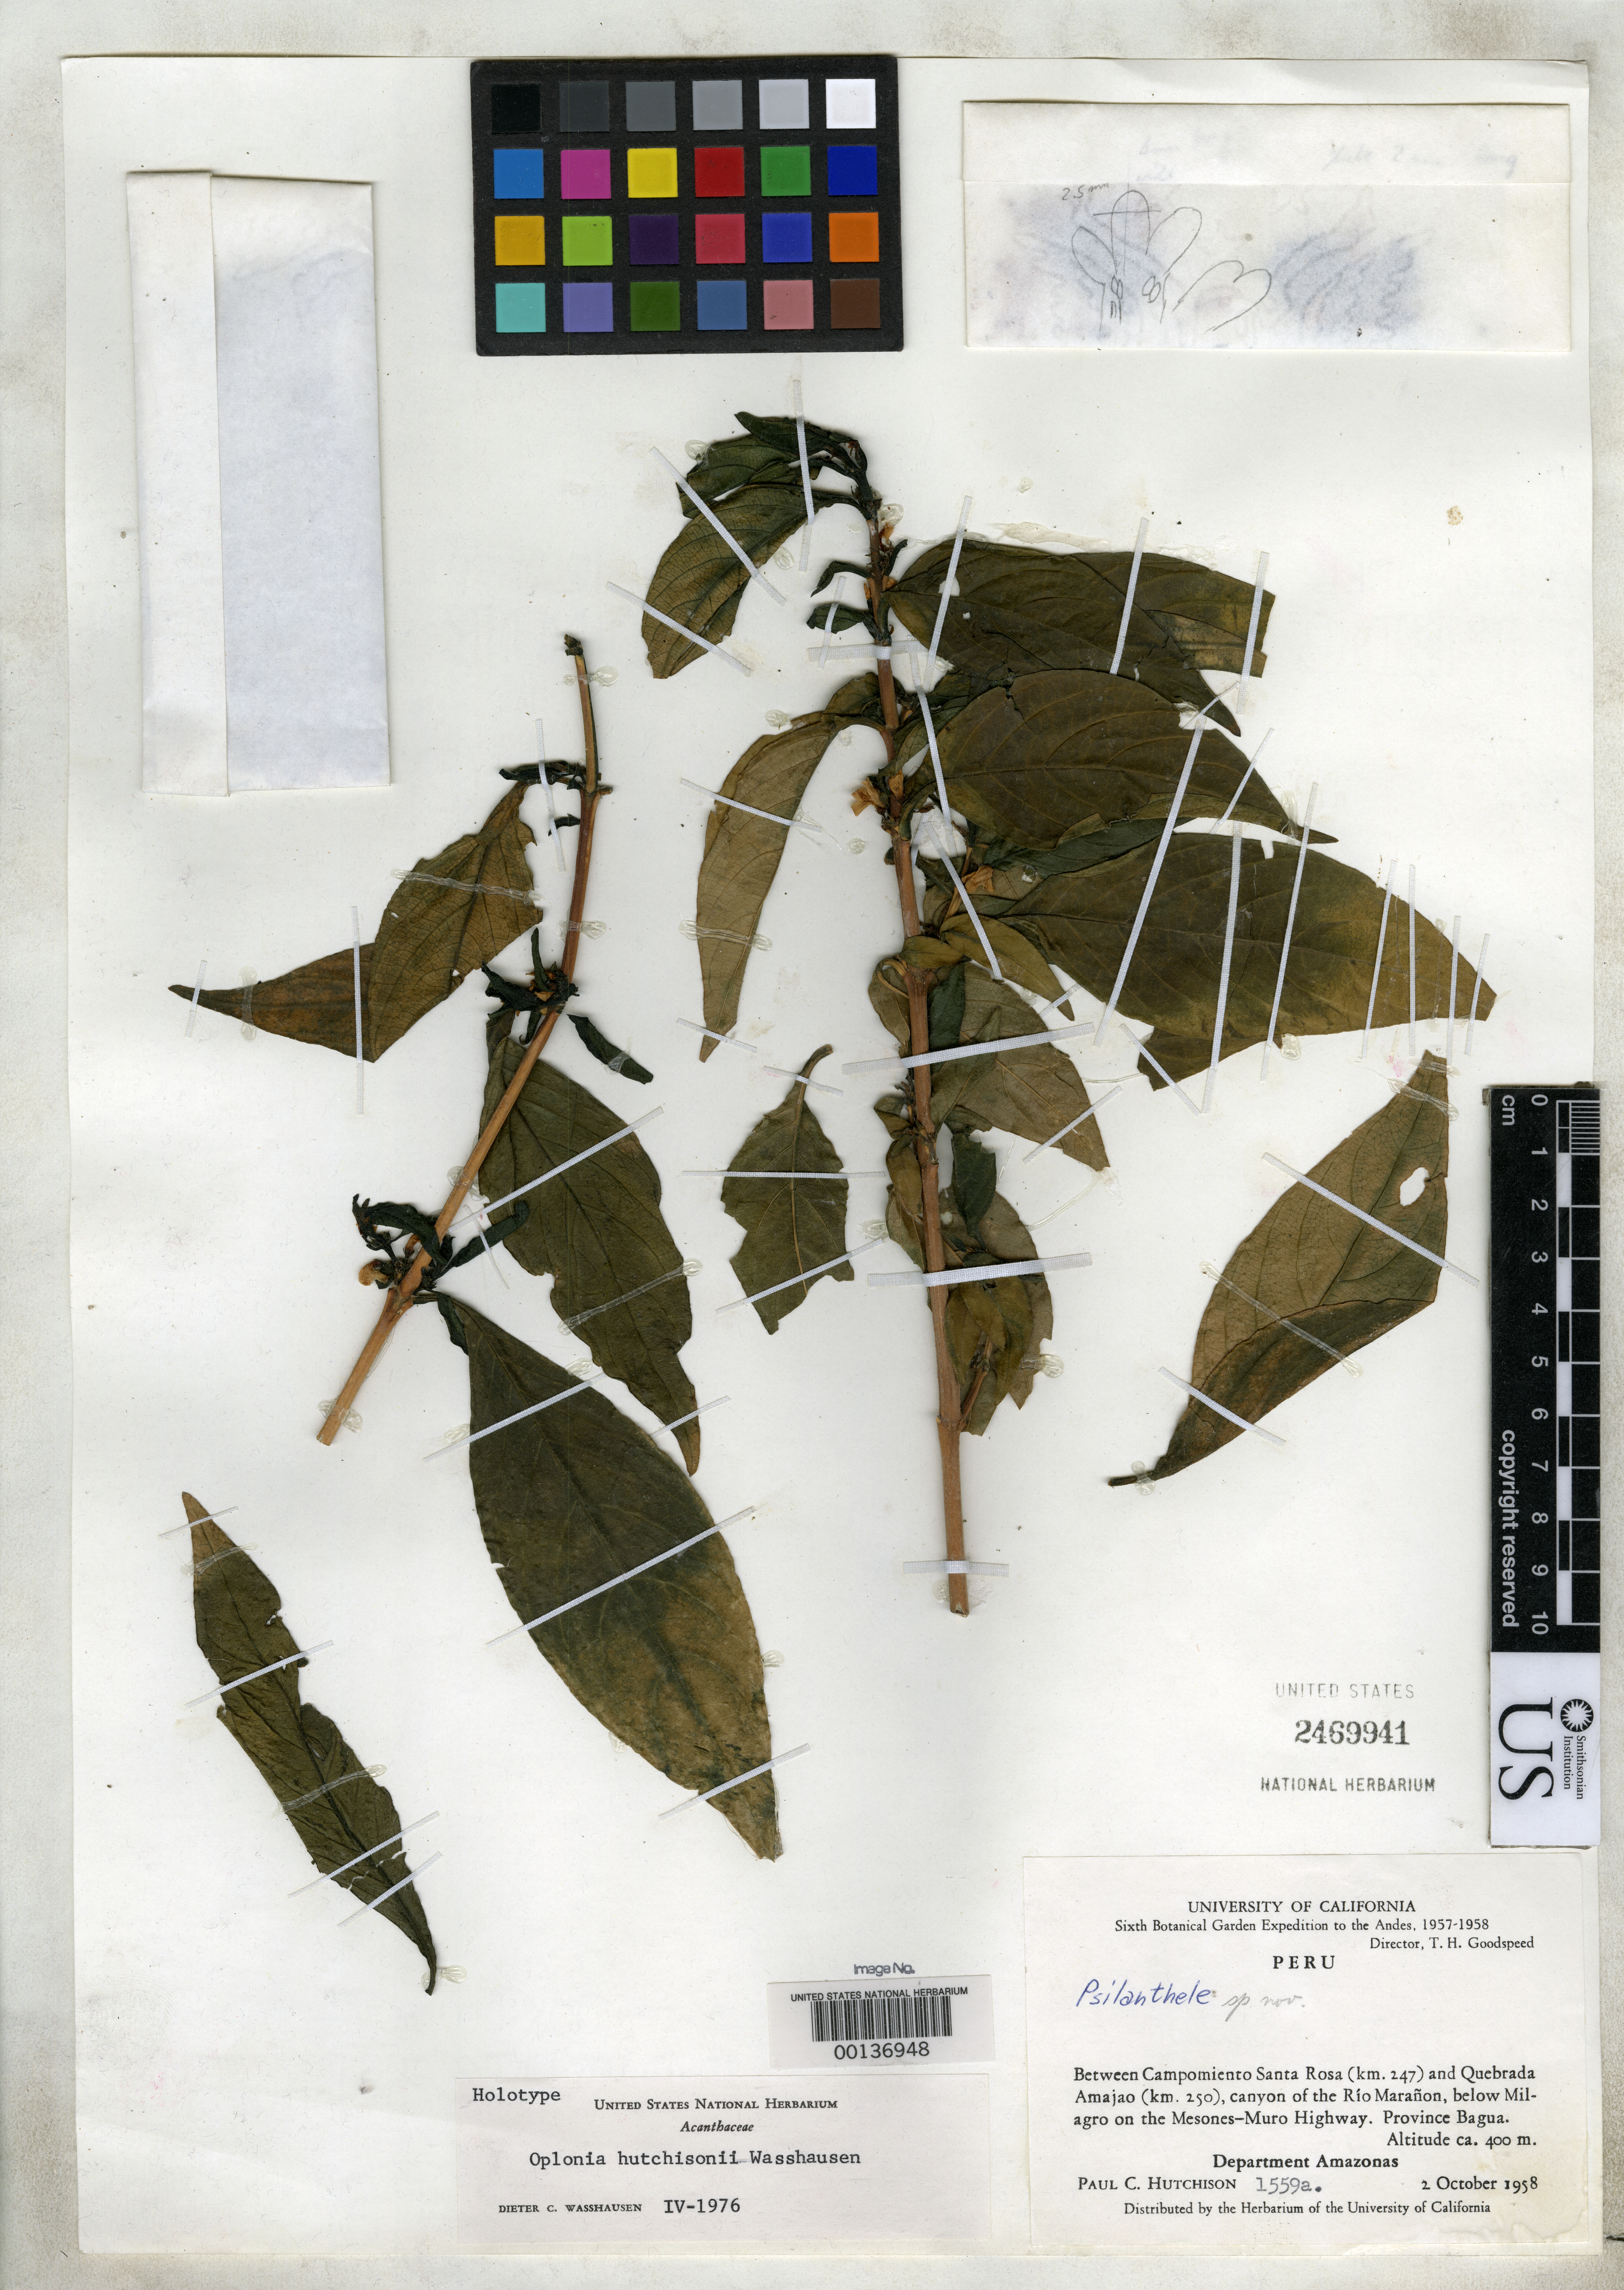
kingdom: Plantae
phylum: Tracheophyta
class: Magnoliopsida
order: Lamiales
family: Acanthaceae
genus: Oplonia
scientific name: Oplonia hutchisonii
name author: Wassh.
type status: Holotype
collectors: P. C. Hutchison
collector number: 1559a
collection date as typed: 02 Oct 1958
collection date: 1958-10-02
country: Peru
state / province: Amazonas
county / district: Bagua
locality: between Campomiento [?] Santa Rosa (km 247) and Quebrada Amajao (km 250)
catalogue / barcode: US 2469941